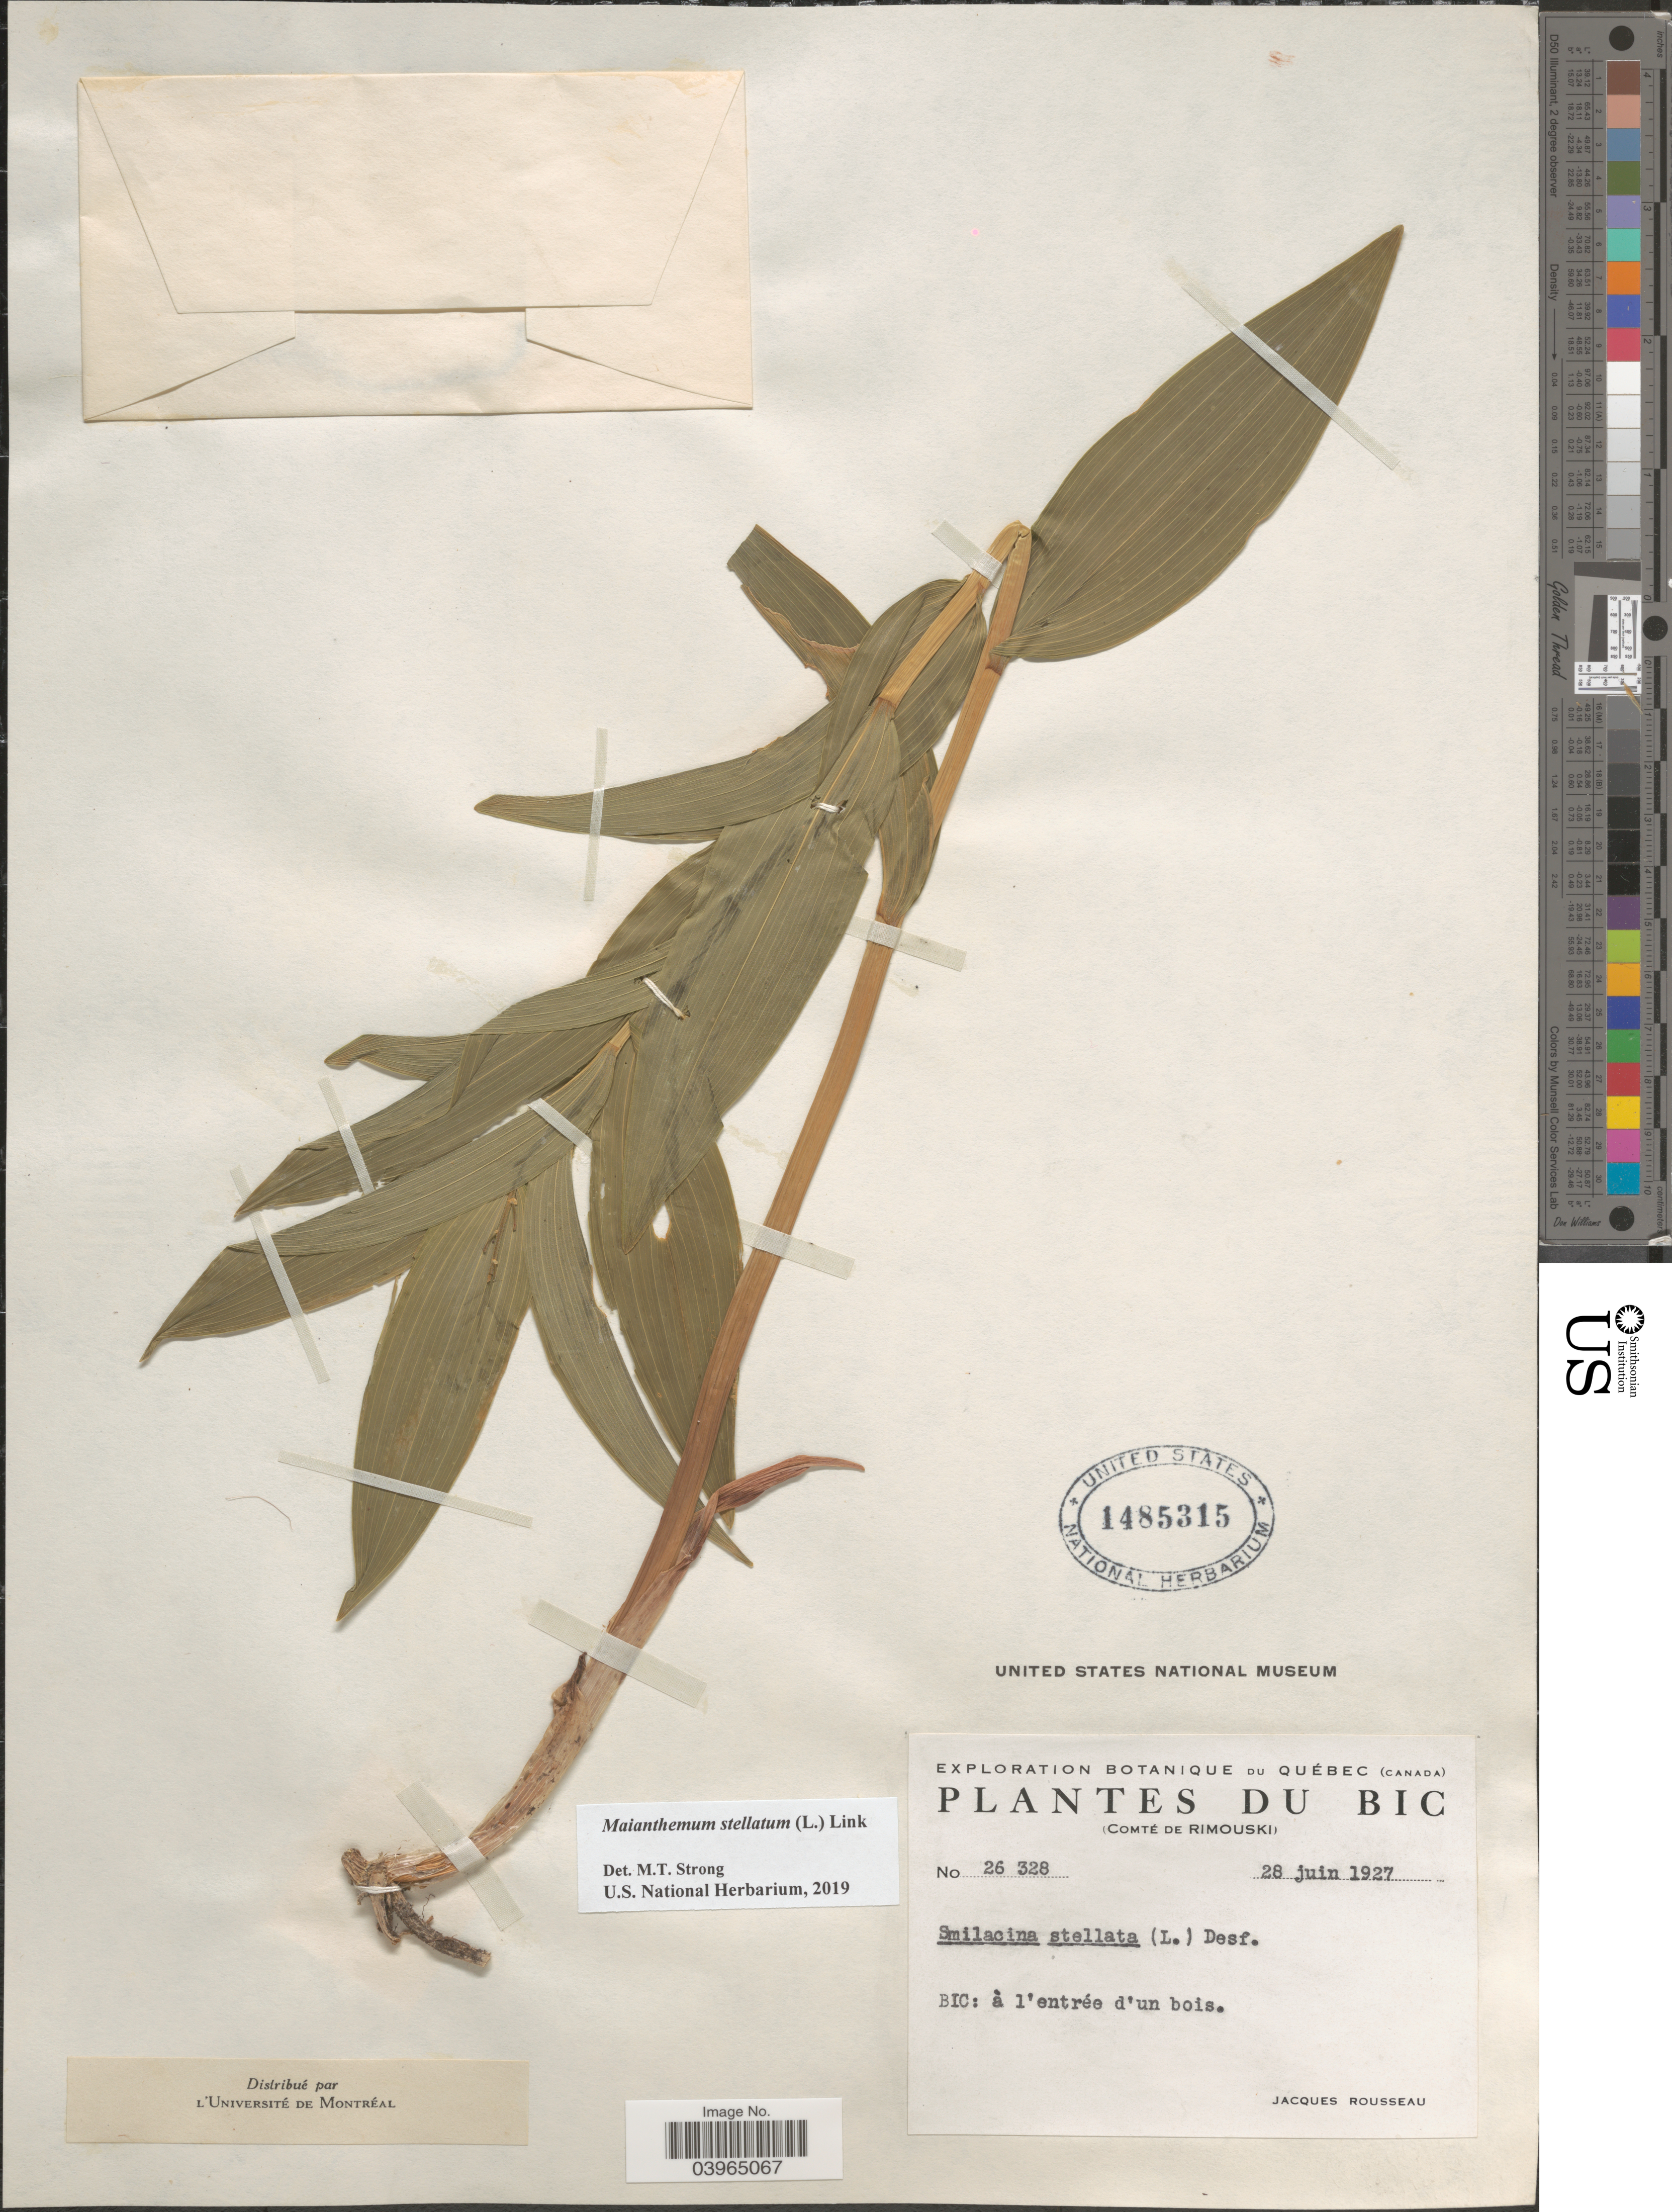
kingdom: Plantae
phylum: Tracheophyta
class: Liliopsida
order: Asparagales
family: Asparagaceae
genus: Maianthemum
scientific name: Maianthemum stellatum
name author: (L.) Link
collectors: J. Rousseau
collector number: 26328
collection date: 1927-06-28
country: Canada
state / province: Quebec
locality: Du Bic (Comté de Rimouski). Bic: à l'entrée d'un bois.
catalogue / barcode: US 1485315